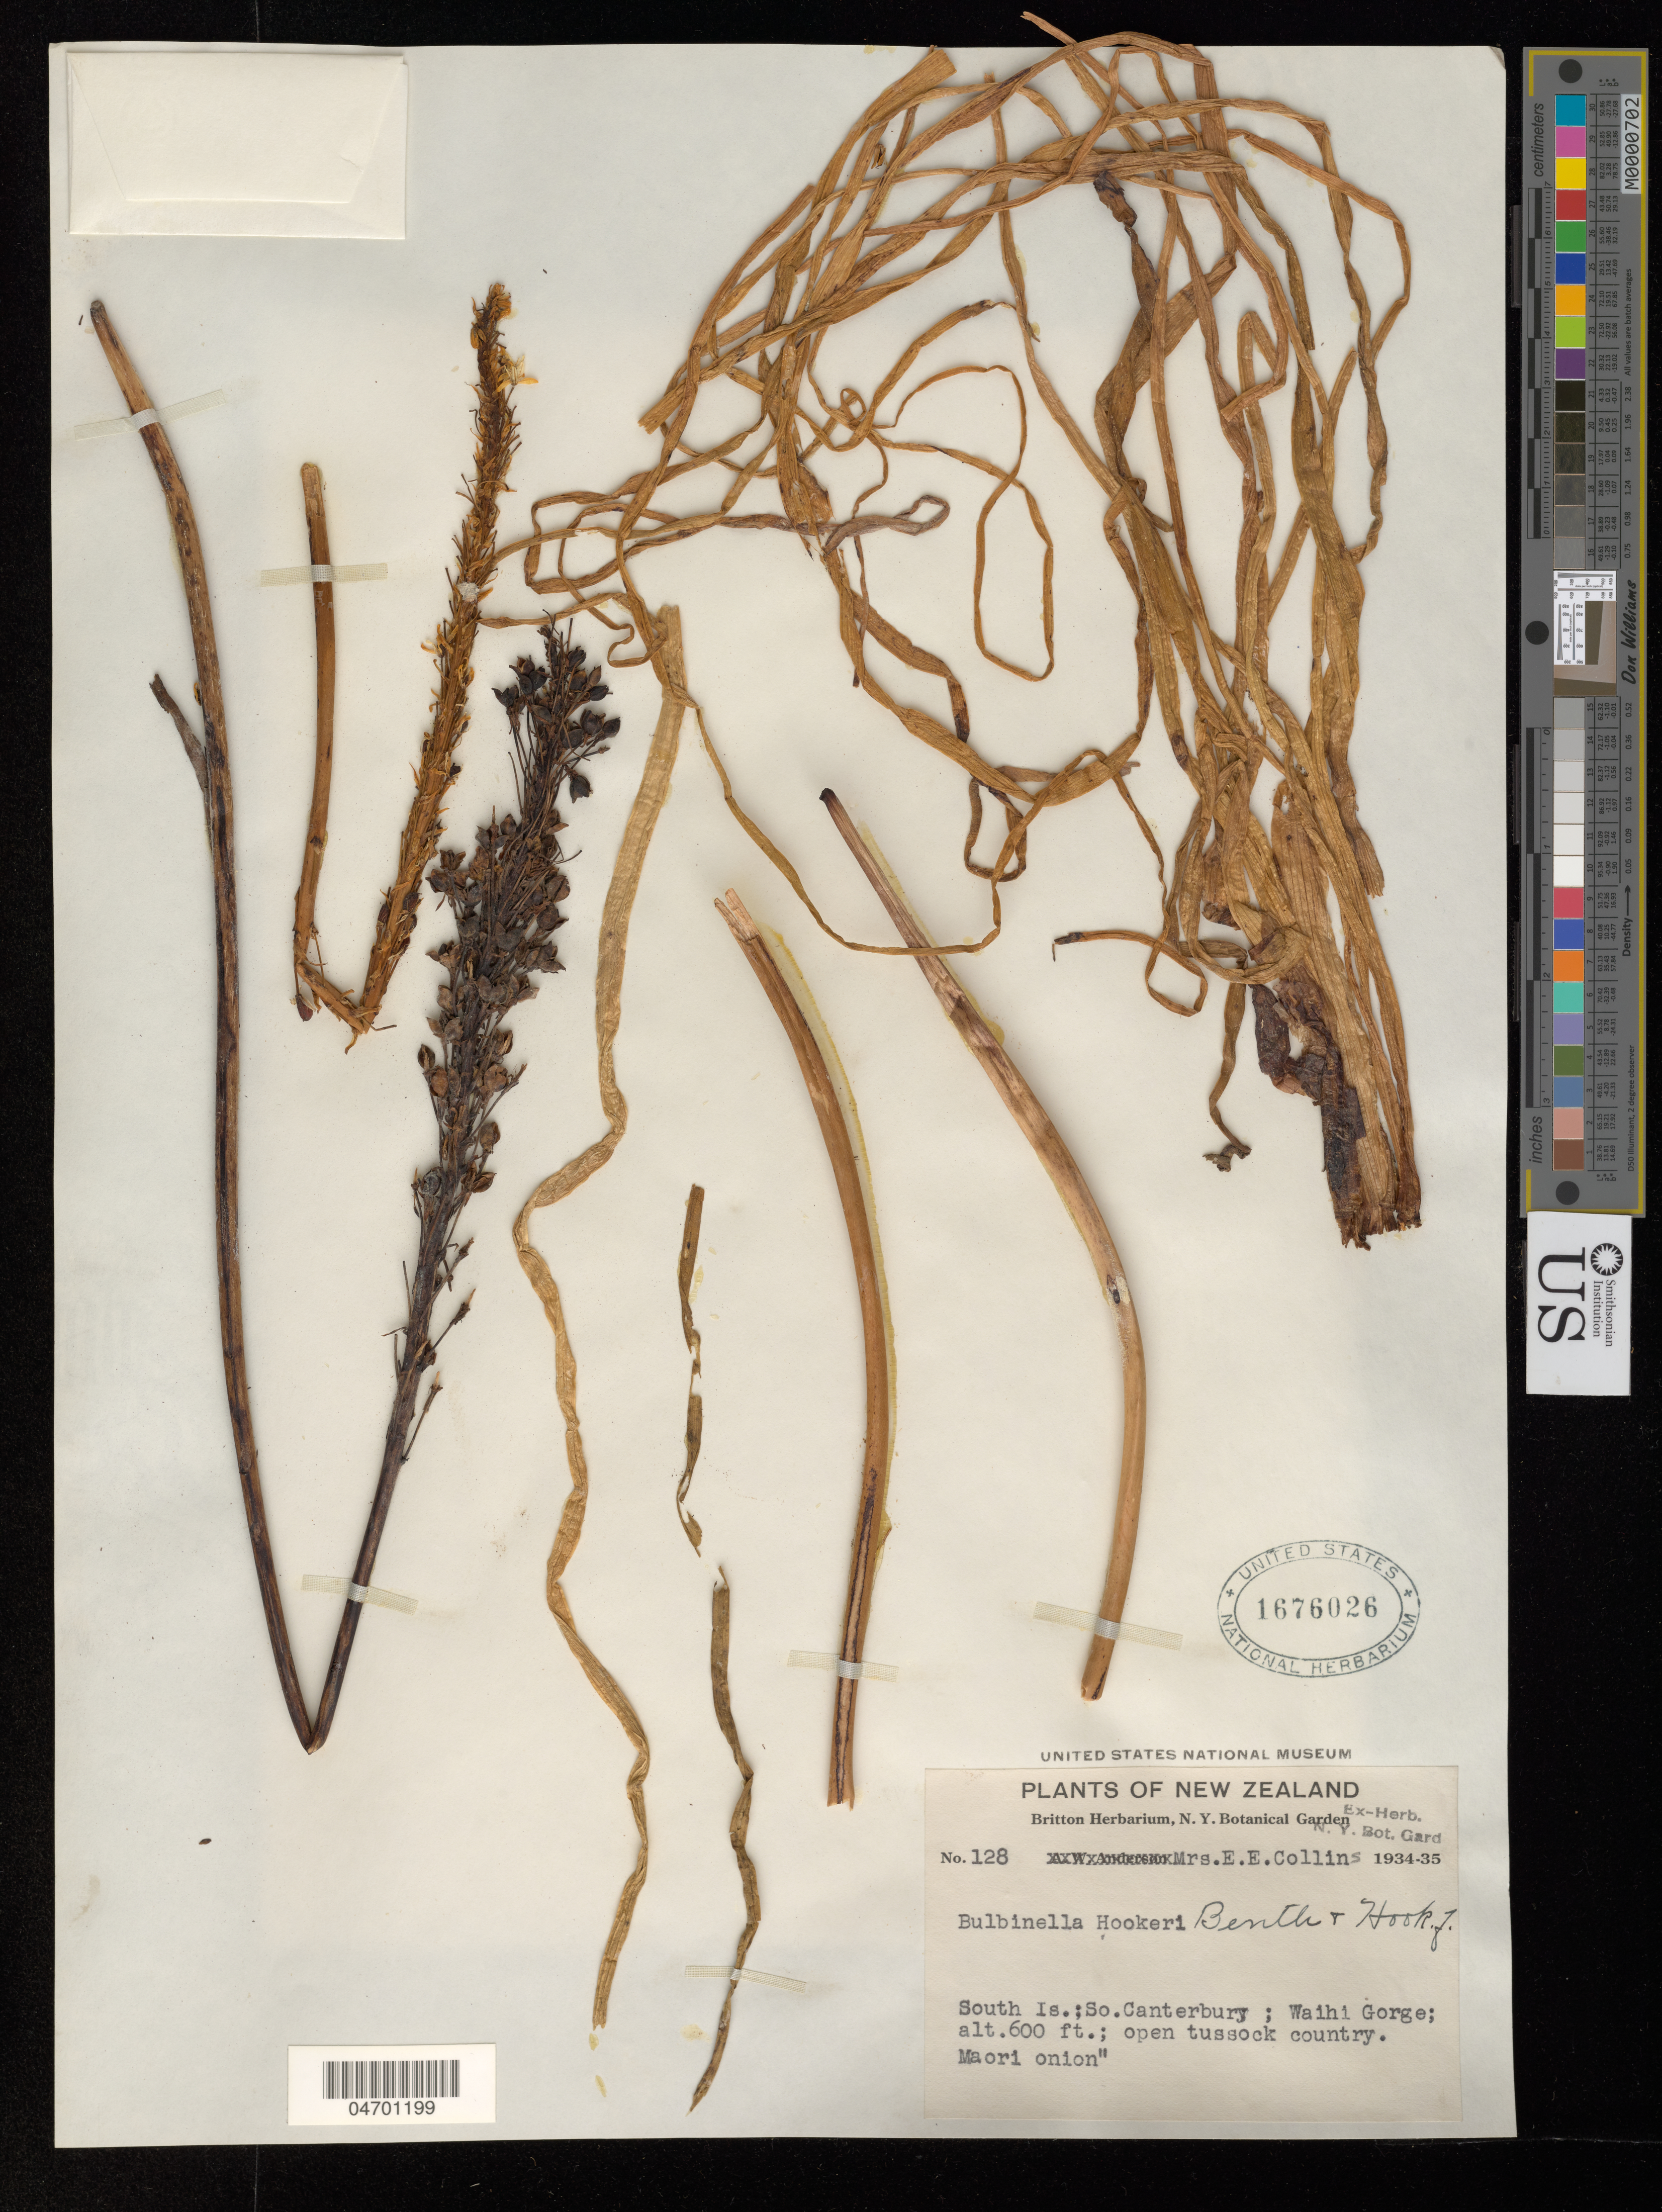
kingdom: Plantae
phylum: Tracheophyta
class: Liliopsida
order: Asparagales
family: Asphodelaceae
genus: Bulbinella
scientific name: Bulbinella hookeri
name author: (Colenso ex Hook.) Mottet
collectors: E. Collins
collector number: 128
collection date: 1934/1935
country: New Zealand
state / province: Canterbury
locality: South Is.; Waihi Gorge. maori onion".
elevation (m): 183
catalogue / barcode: US 1676026